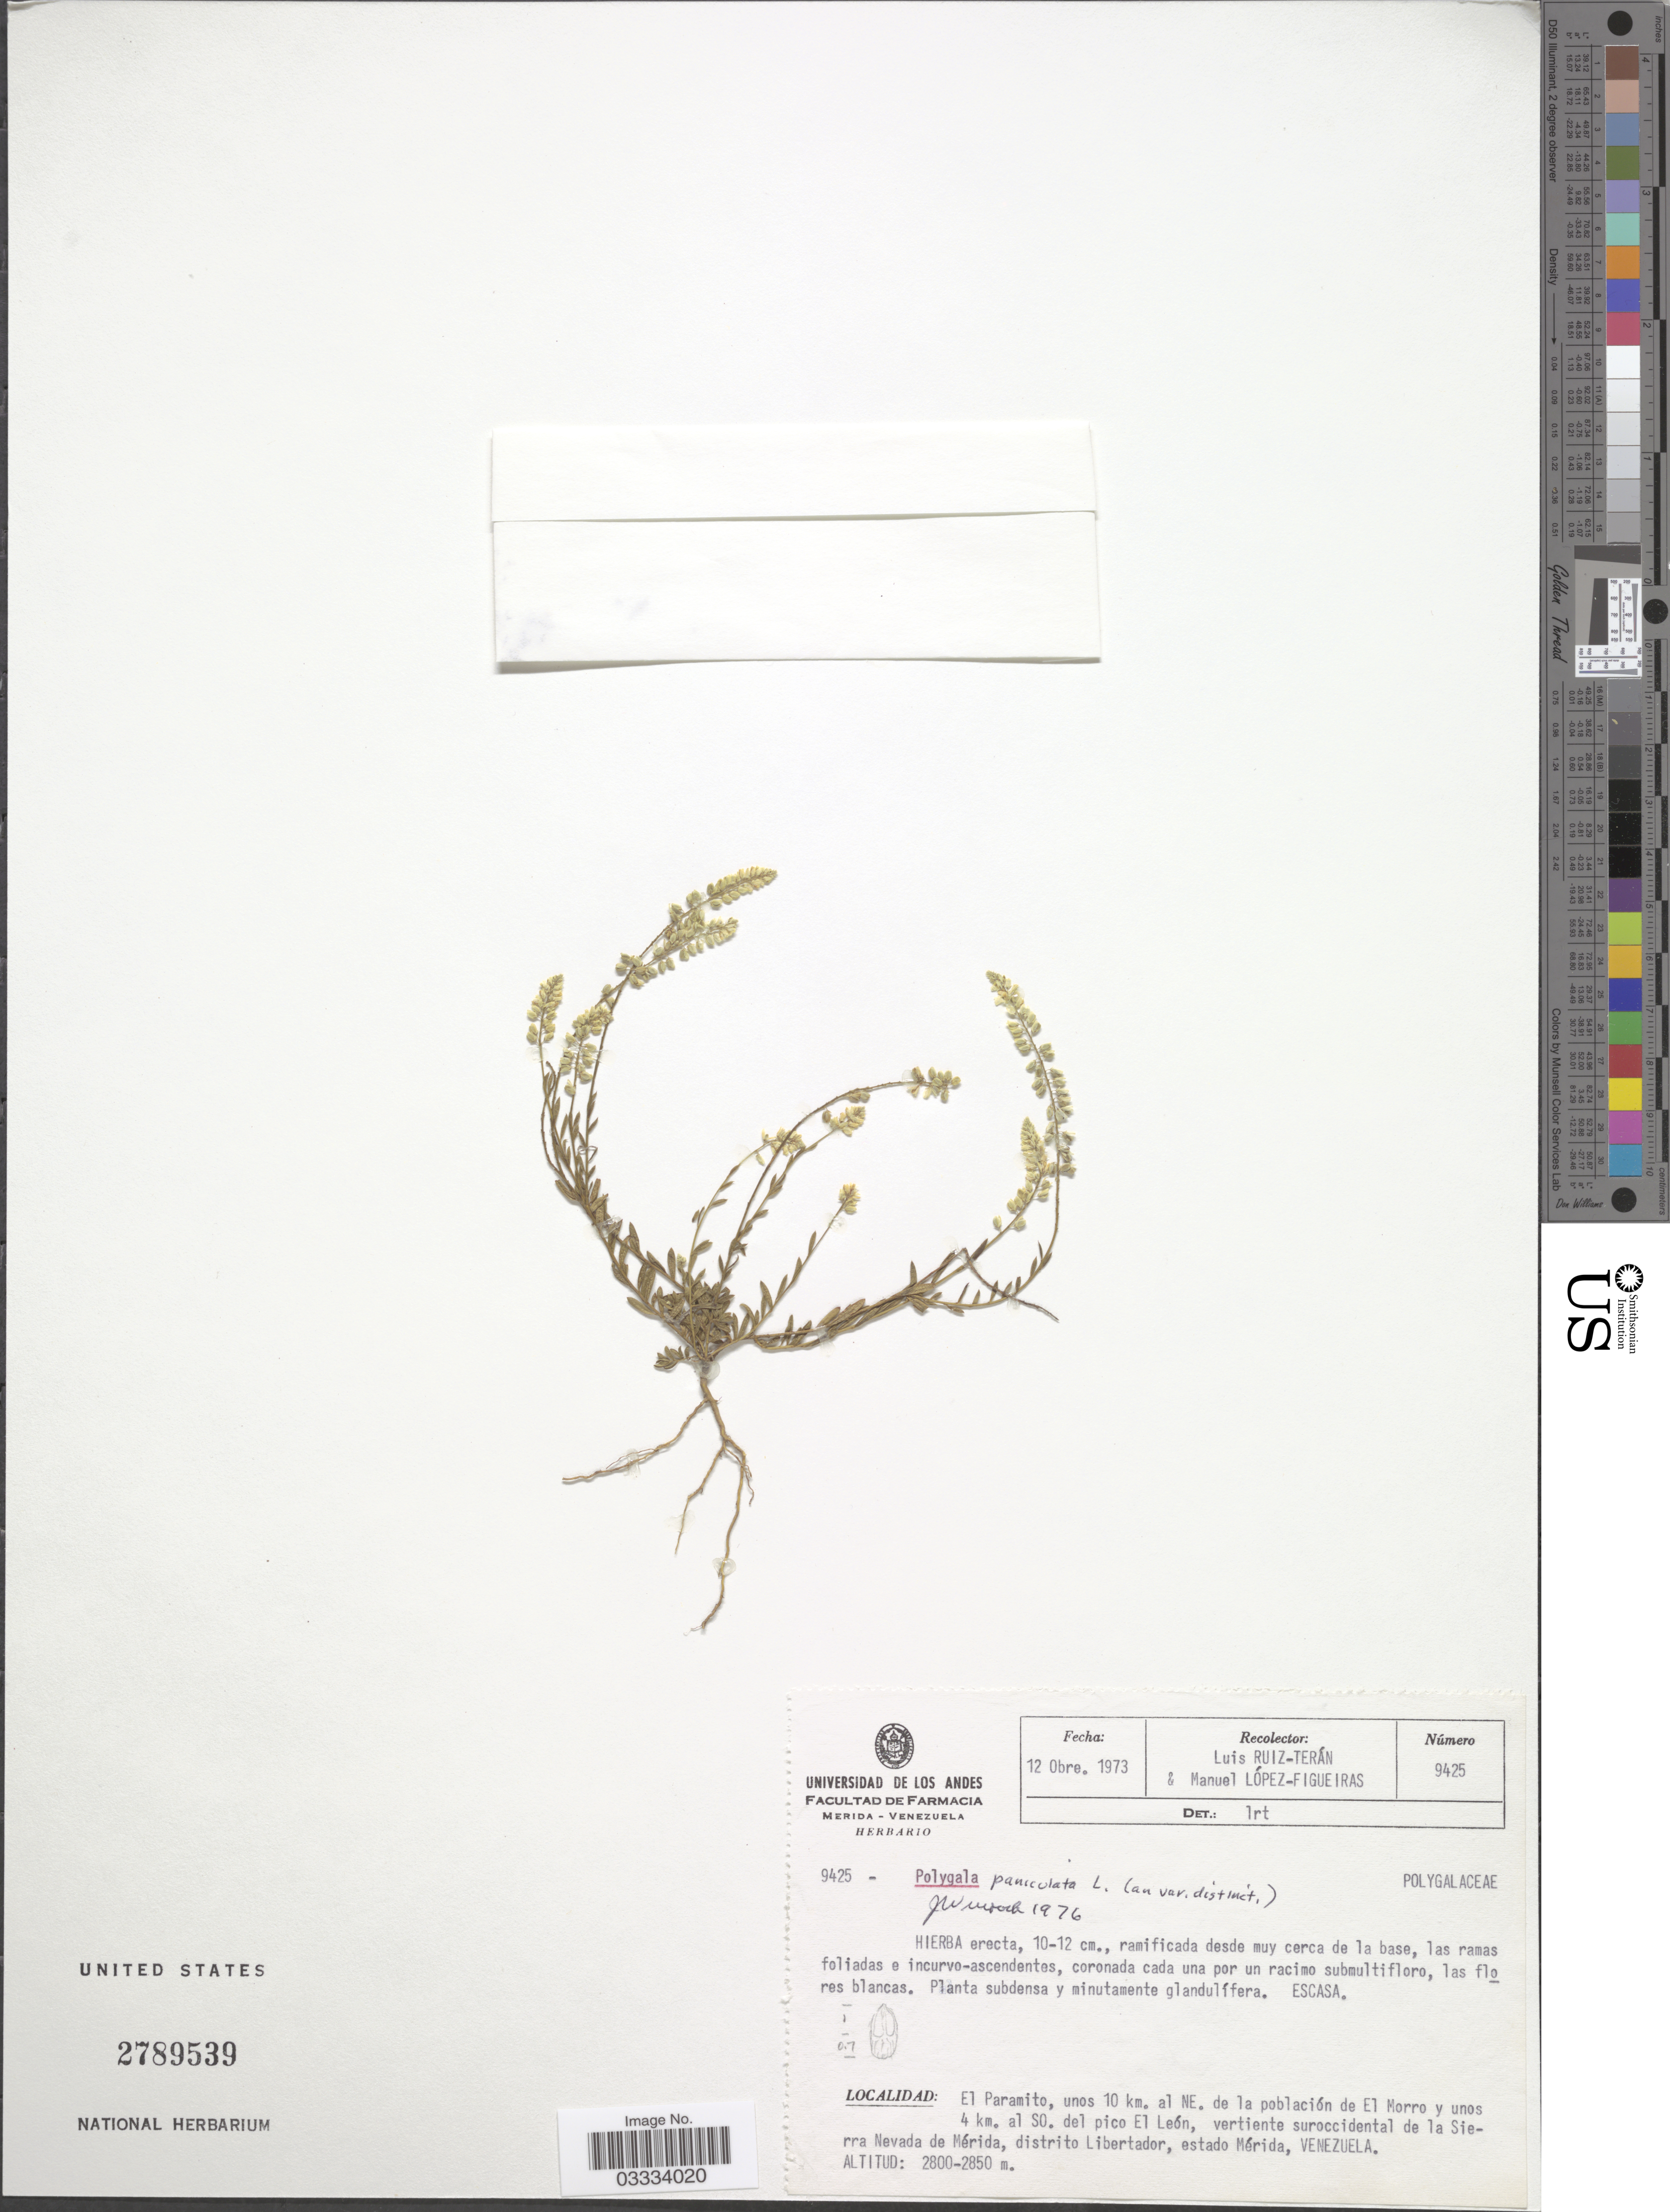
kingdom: Plantae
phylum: Tracheophyta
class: Magnoliopsida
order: Fabales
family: Polygalaceae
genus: Polygala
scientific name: Polygala paniculata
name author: L.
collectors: L. Teran & M. López Figueiras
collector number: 9425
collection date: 1973-10-12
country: Venezuela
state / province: Mérida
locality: El Paramito, unos 10 km. al NE. de la población de El Morro y unos 4 km. al SO. del pico El León, vertiente suroccidental de la Sierra Nevada de Mérida, distrito Libertador.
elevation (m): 2800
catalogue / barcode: US 2789539